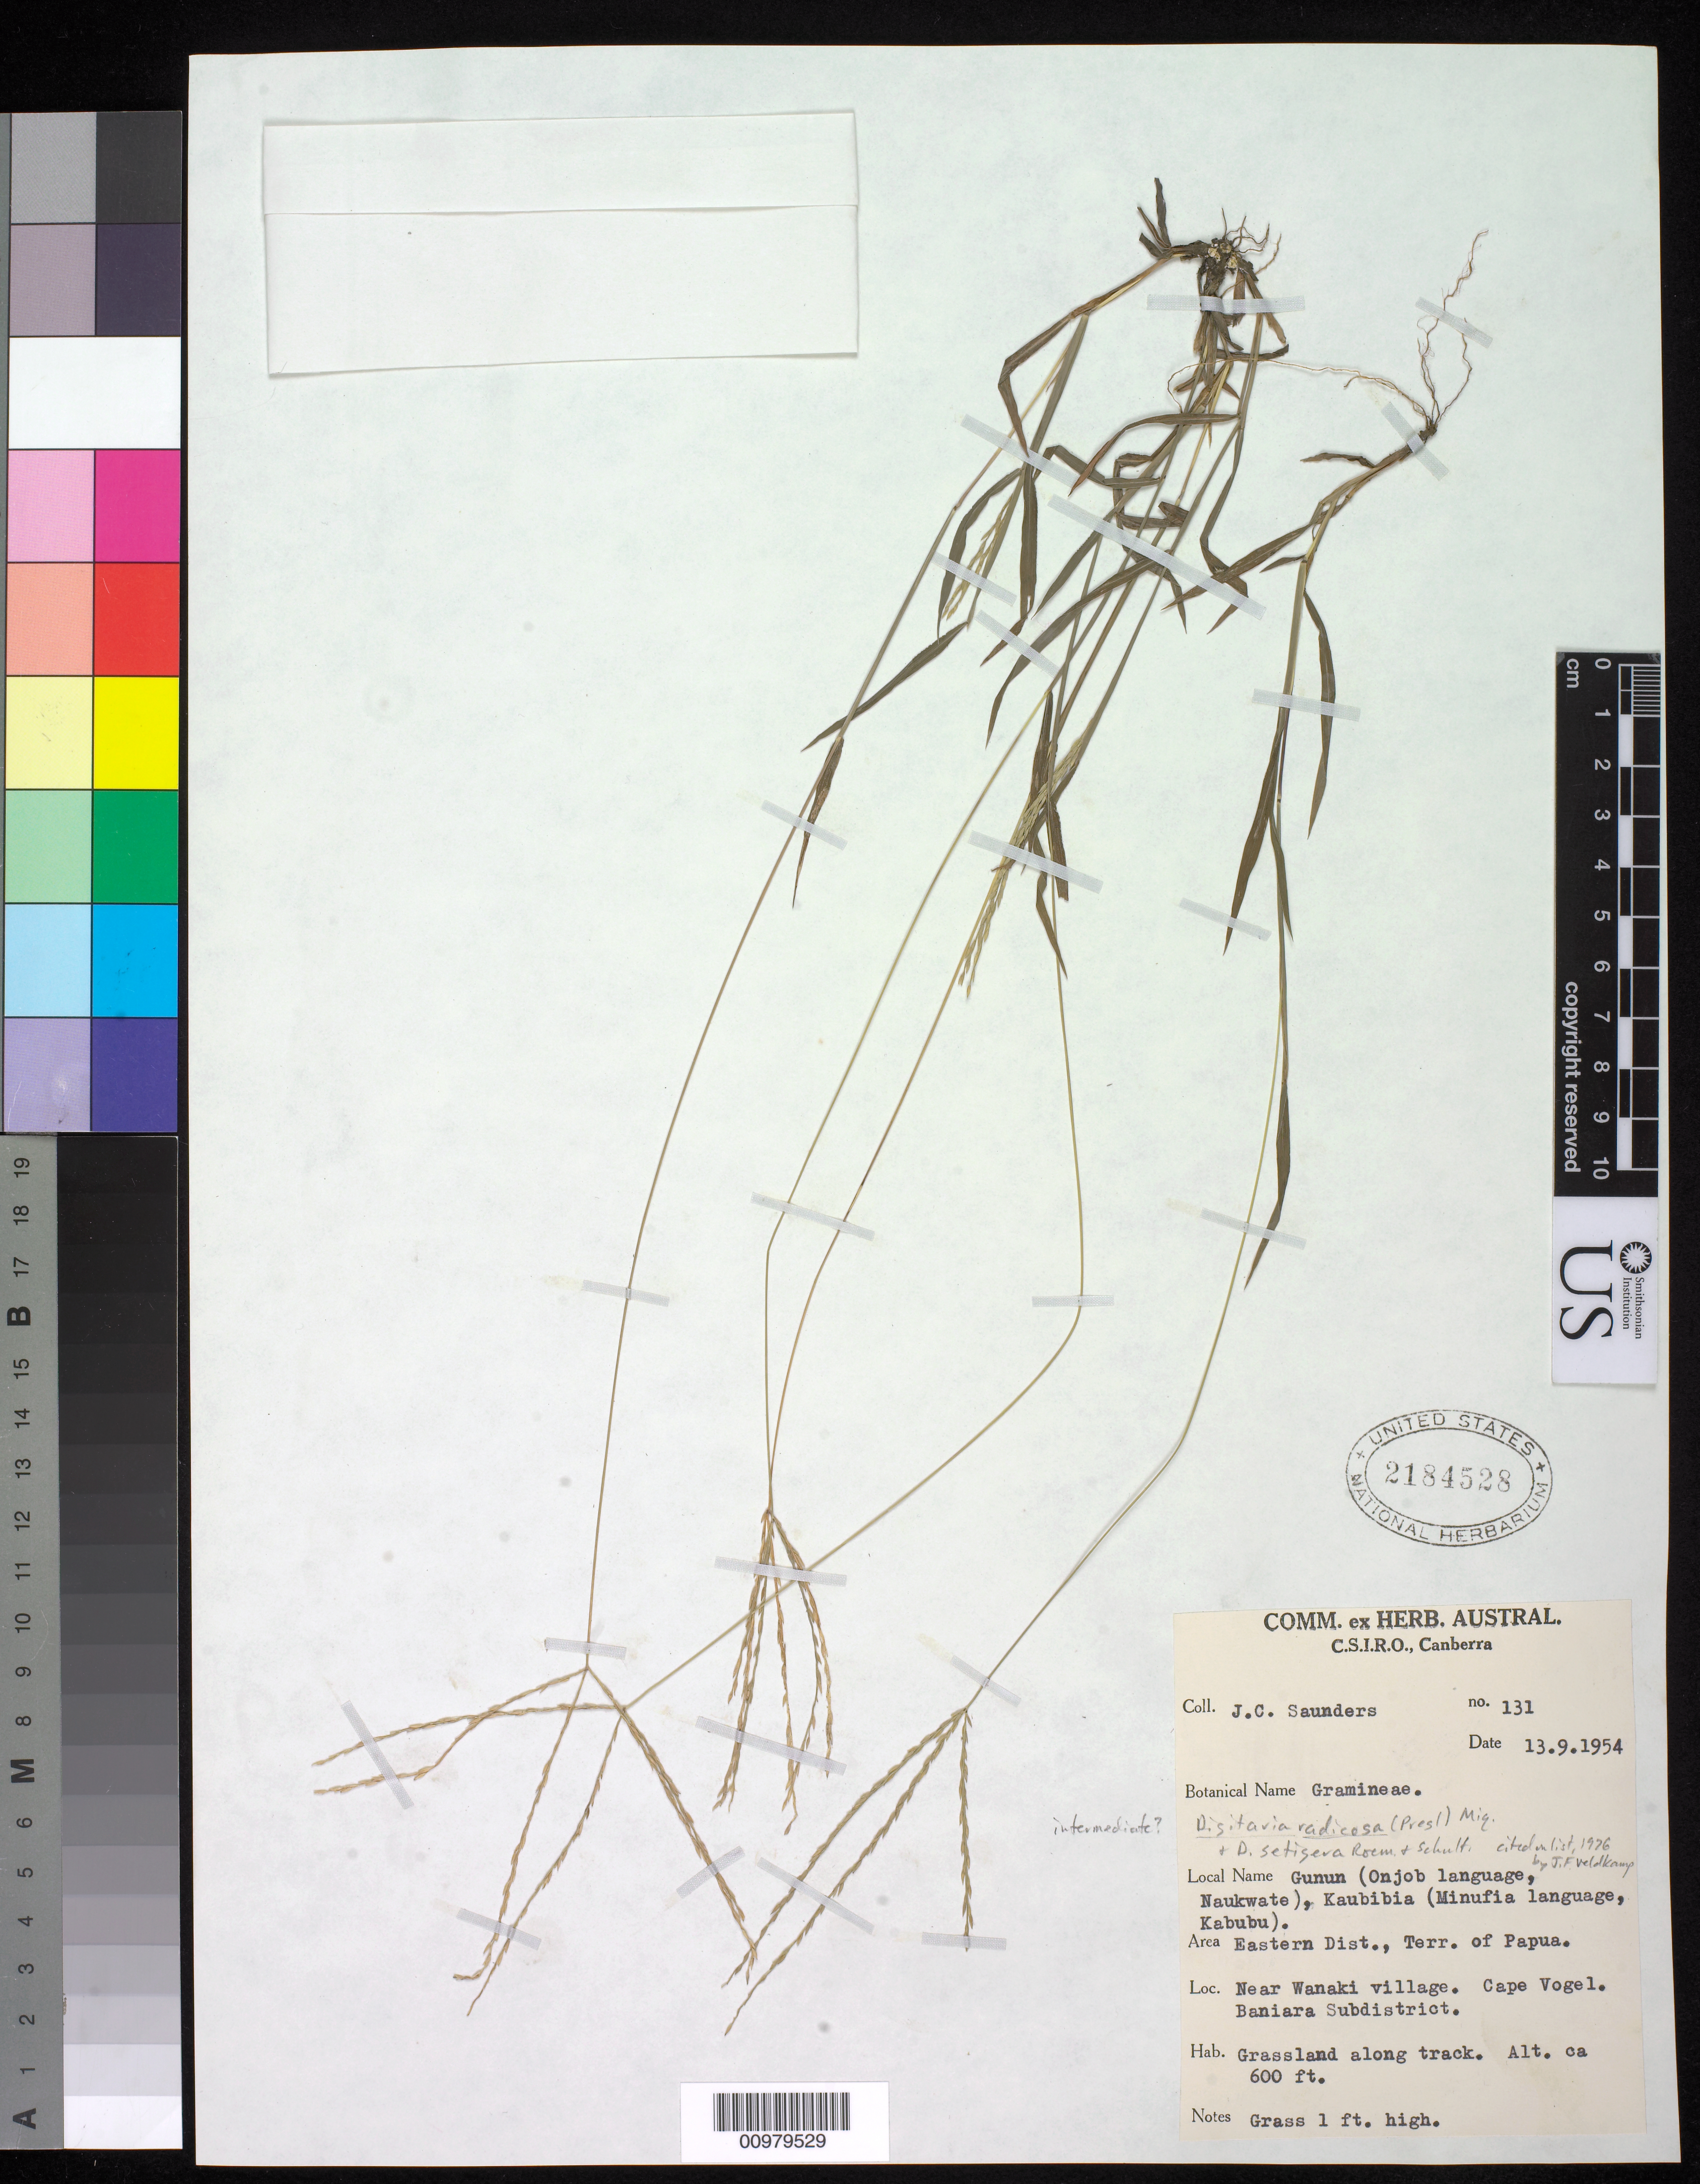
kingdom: Plantae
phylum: Tracheophyta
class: Liliopsida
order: Poales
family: Poaceae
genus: Digitaria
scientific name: Digitaria fuscescens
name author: (J. Presl) Henr.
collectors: J. C. Saunders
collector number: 131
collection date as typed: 13 Sep 1954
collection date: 1954-09-13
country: Papua New Guinea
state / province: Eastern Highlands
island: New Guinea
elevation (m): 183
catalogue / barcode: US 2184528